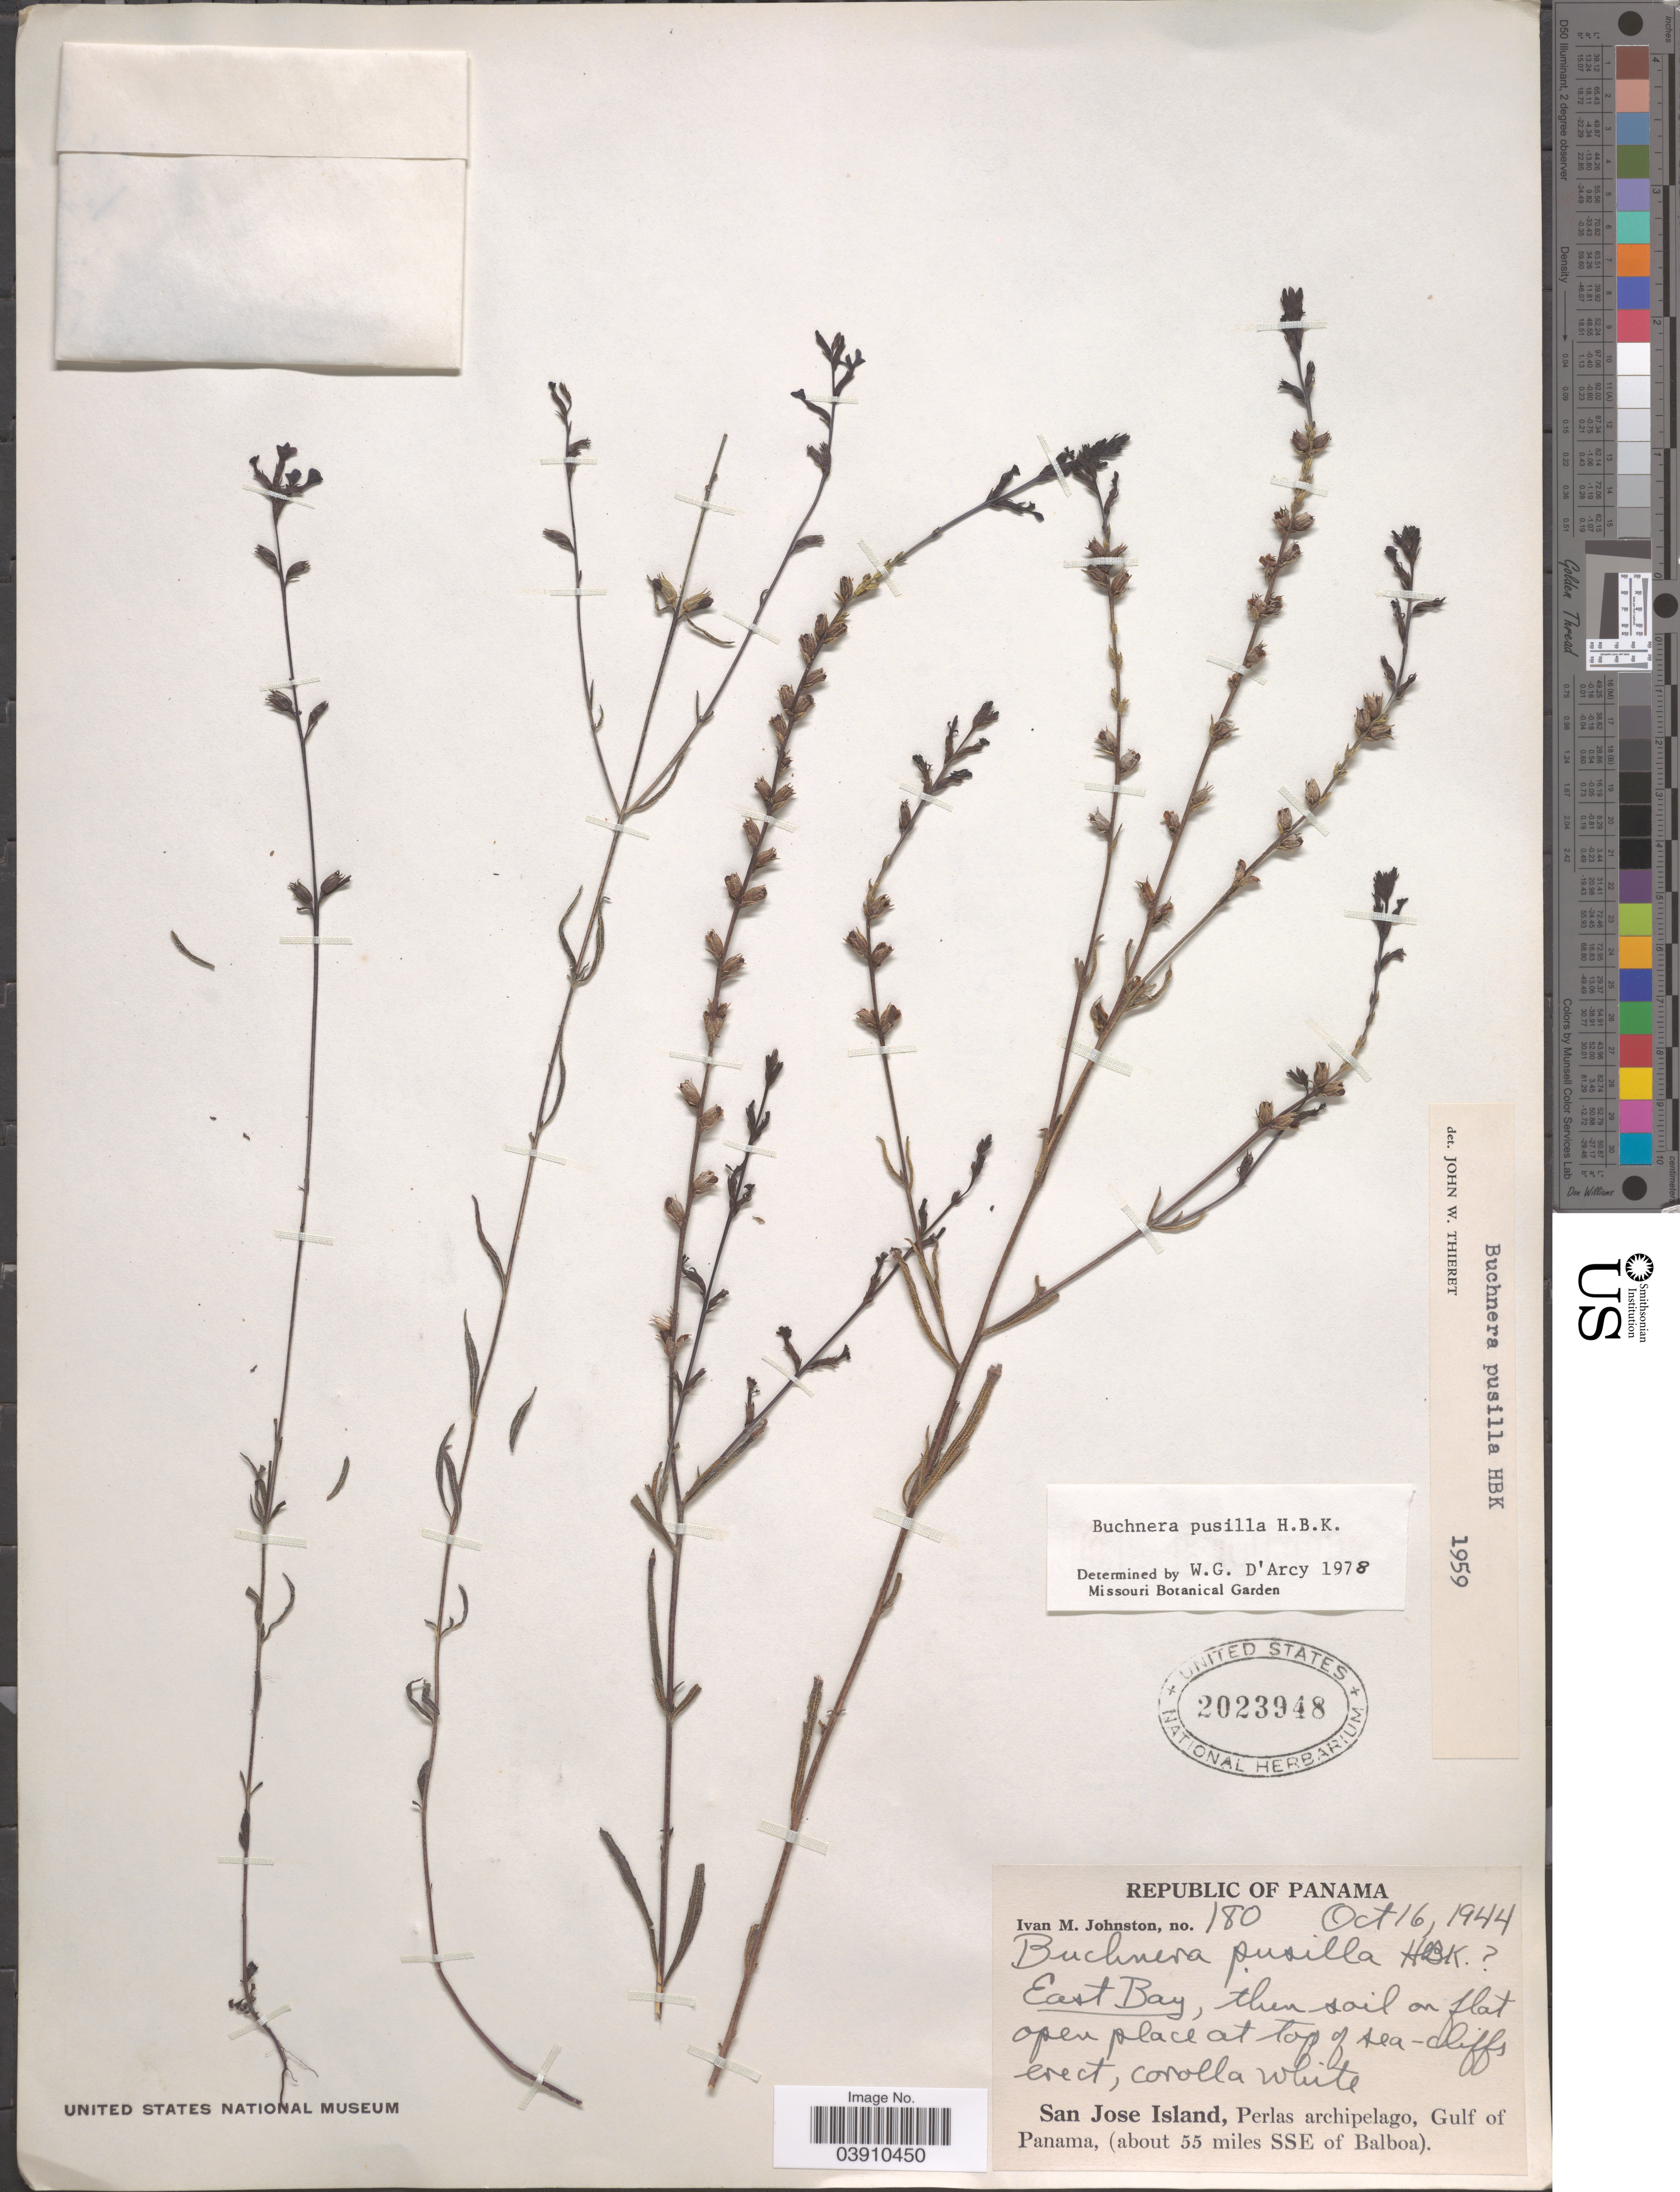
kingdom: Plantae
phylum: Tracheophyta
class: Magnoliopsida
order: Lamiales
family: Orobanchaceae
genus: Buchnera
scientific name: Buchnera pusilla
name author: Kunth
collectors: I.M. Johnston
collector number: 180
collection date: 1944-10-16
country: Panama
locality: Republic of Panama. East Bay. San Jose Island, Perlas archipelago, Gulf of Panama, (about 55 miles SSE of Balboa).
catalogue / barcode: US 2023948